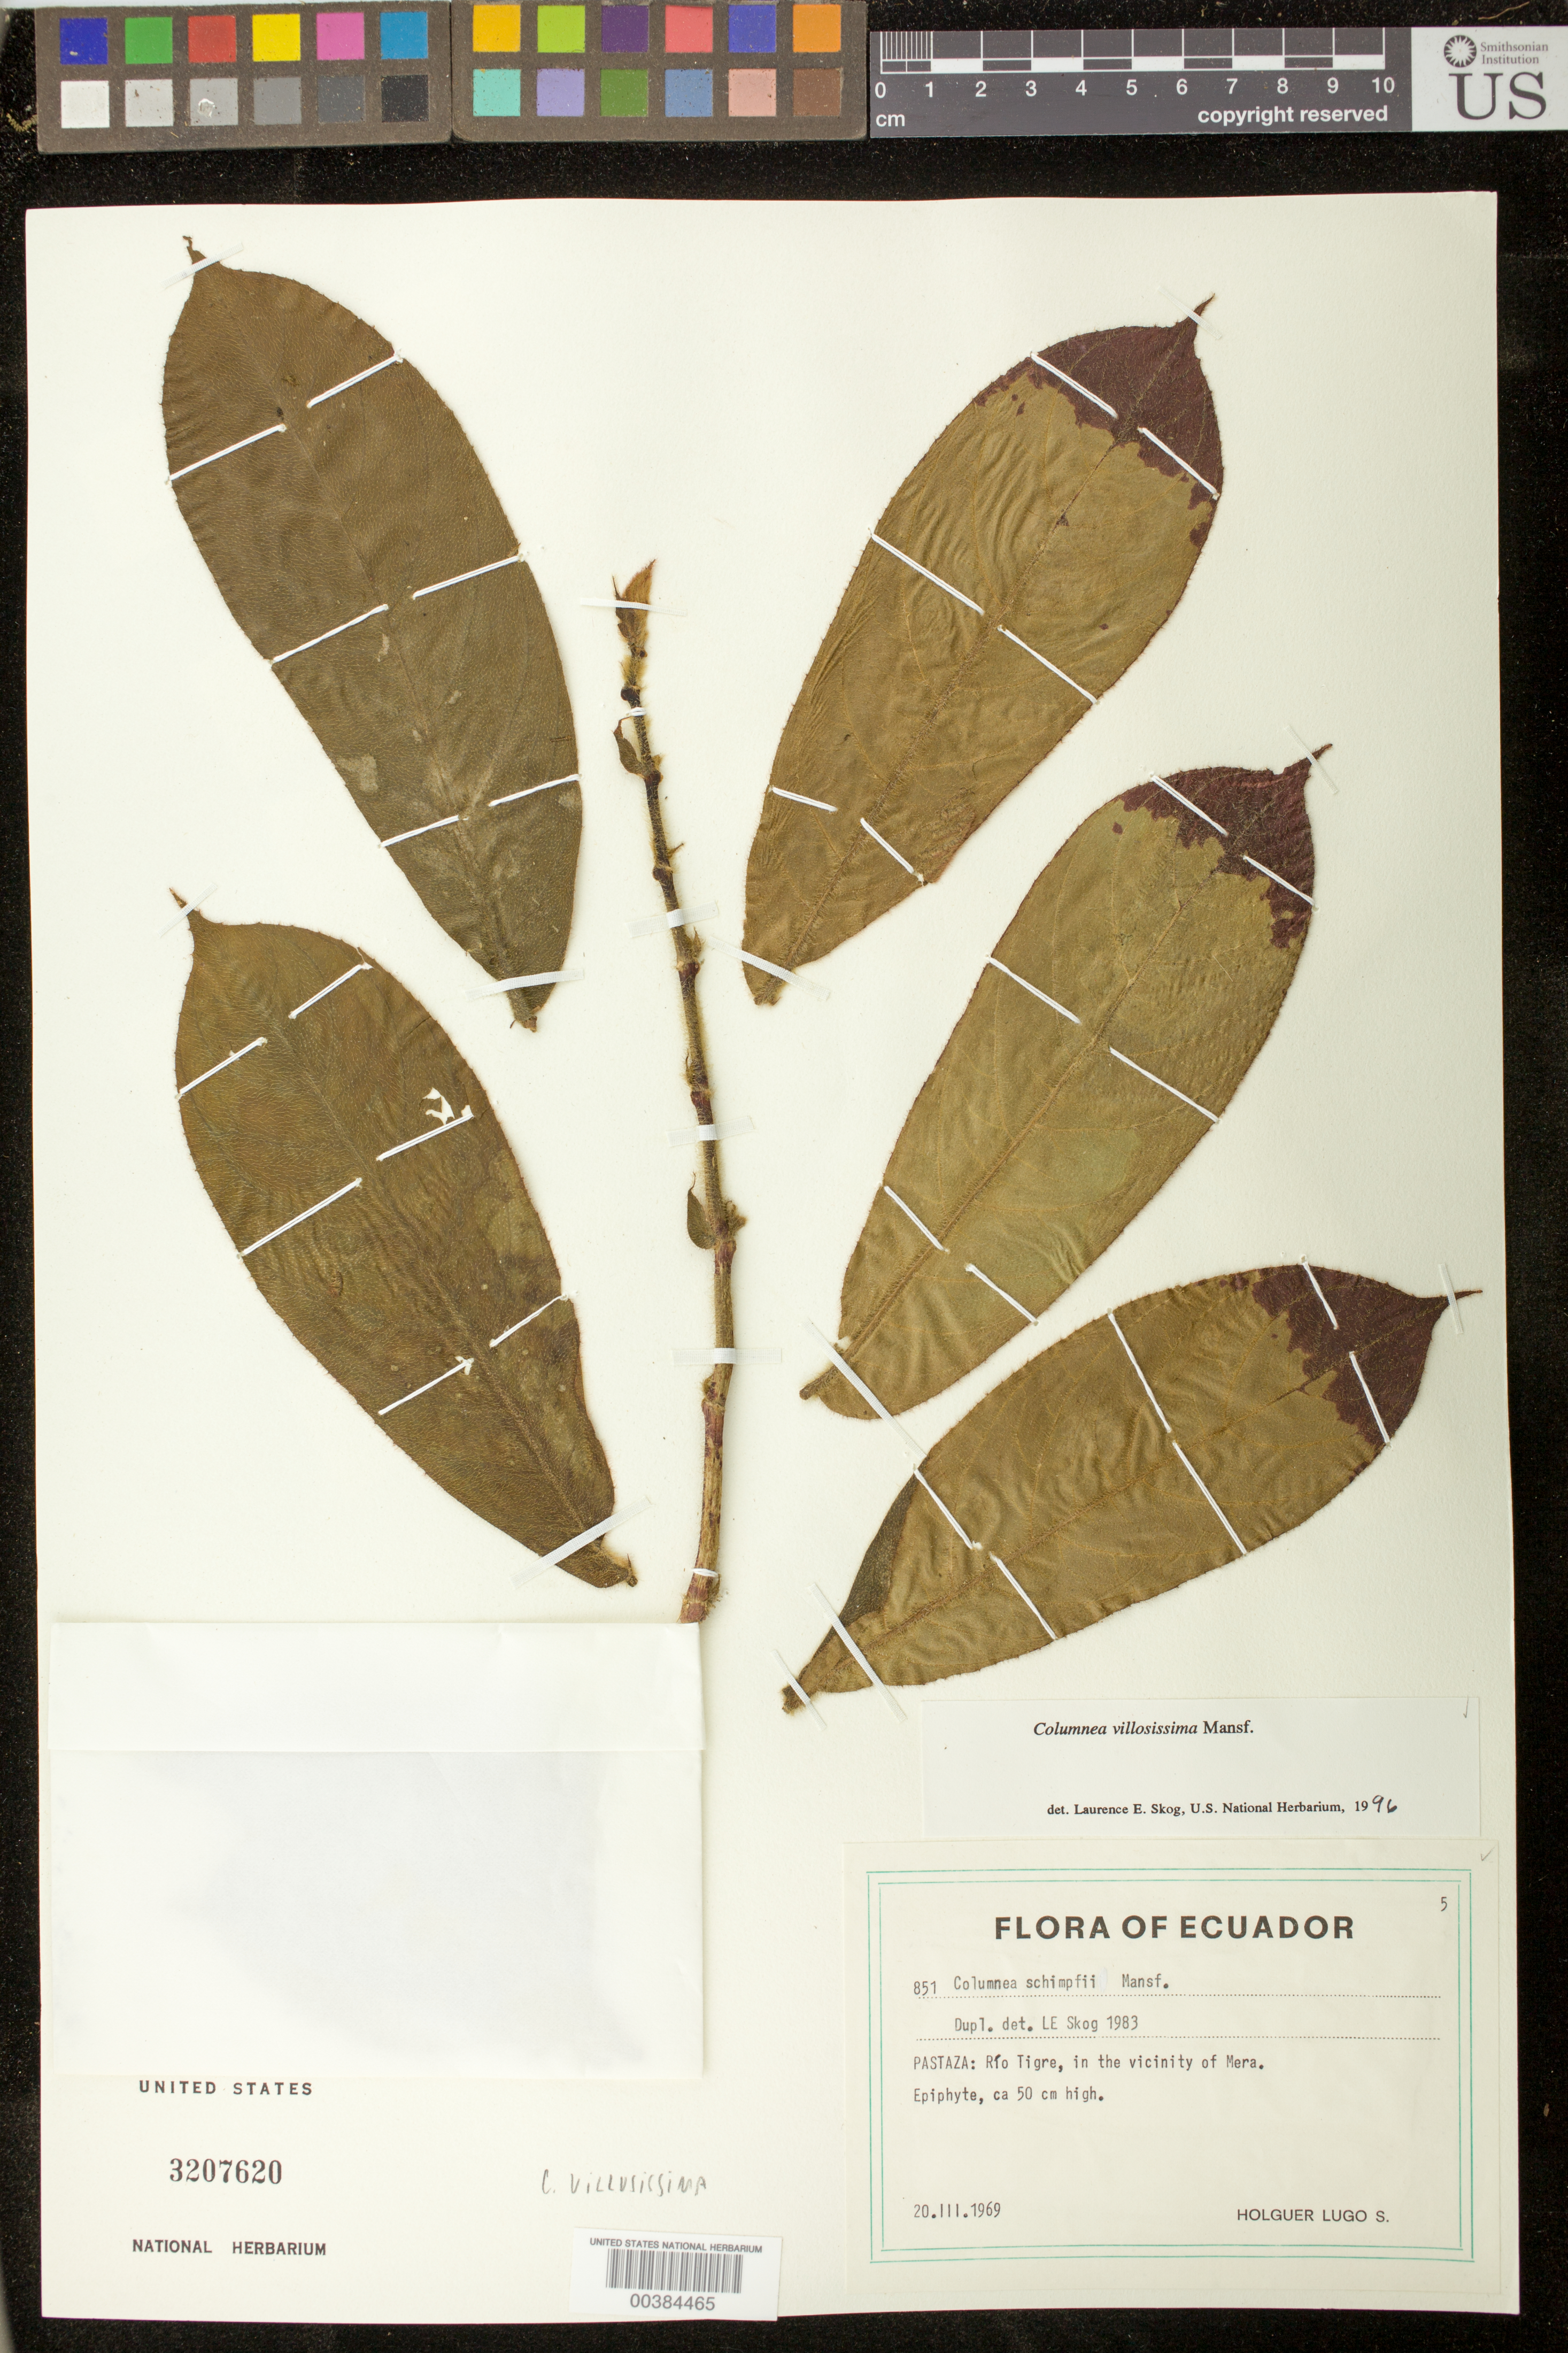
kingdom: Plantae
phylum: Tracheophyta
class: Magnoliopsida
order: Lamiales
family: Gesneriaceae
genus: Columnea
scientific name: Columnea villosissima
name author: Mansf.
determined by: Skog, Laurence E.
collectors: H. Lugo S.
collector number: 851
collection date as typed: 20 Mar 1969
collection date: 1969-03-20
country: Ecuador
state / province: Pastaza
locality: Río Tigre, in the vicinity of Mera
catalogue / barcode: US 3207620